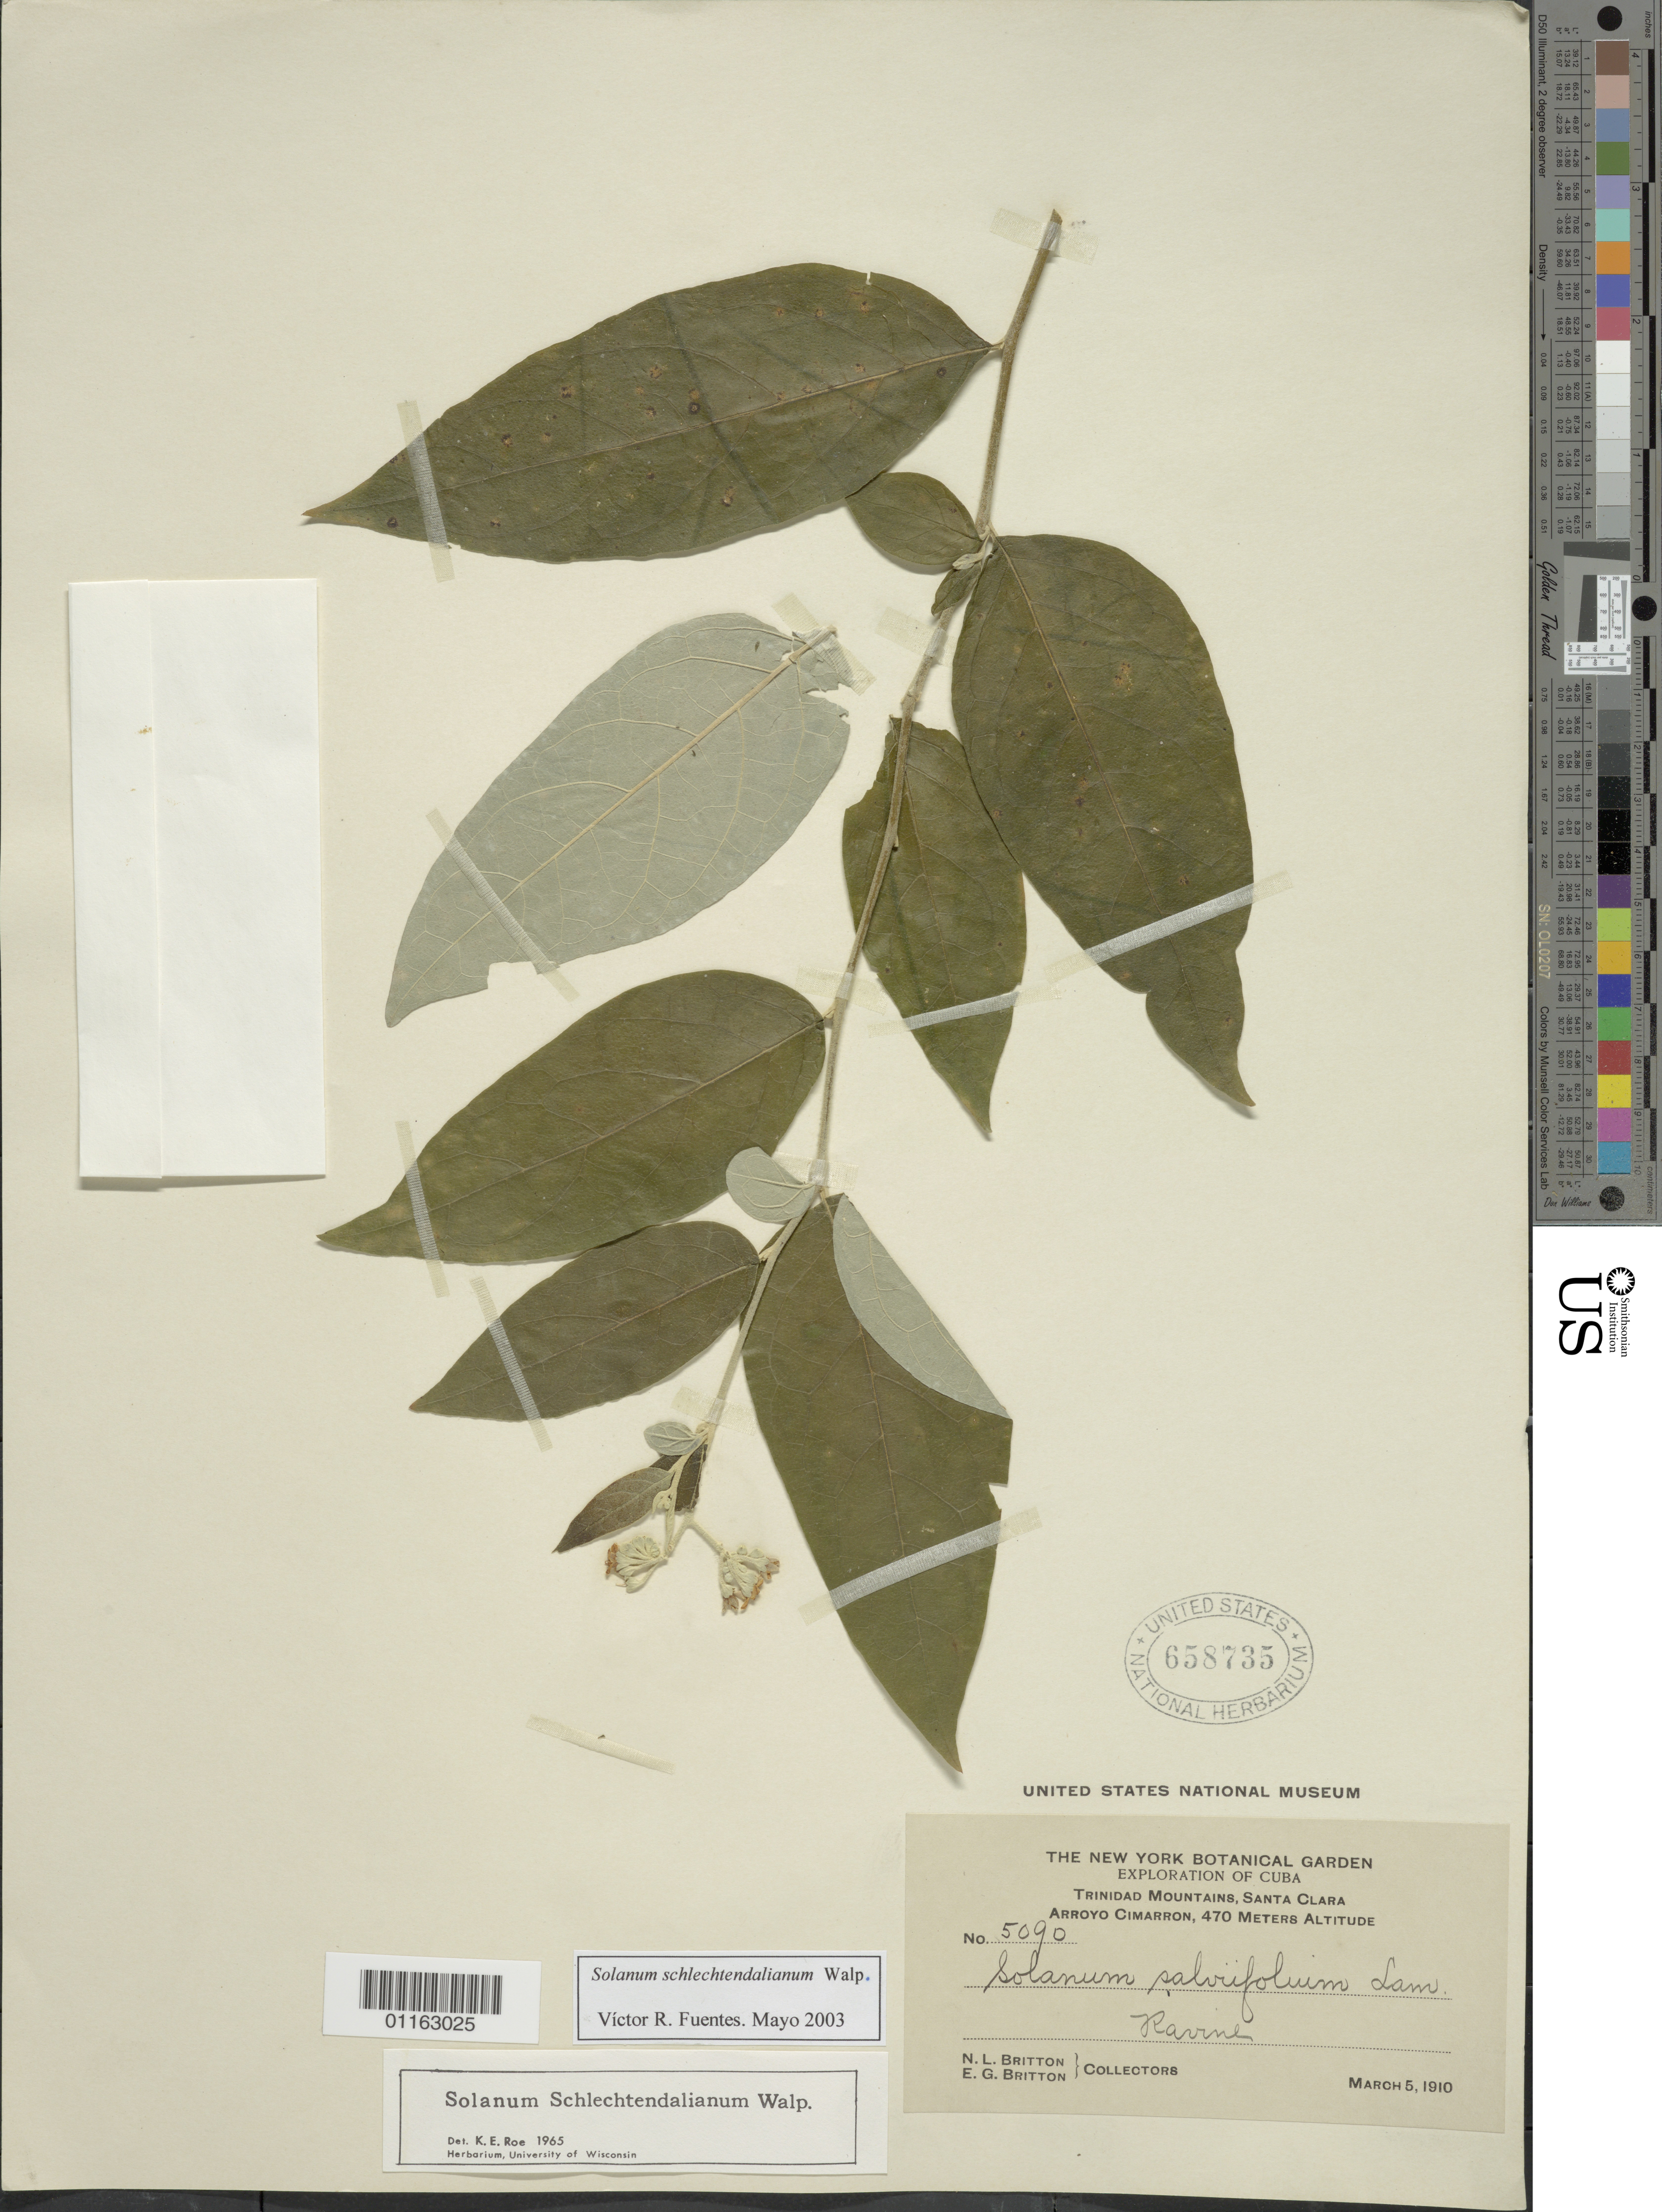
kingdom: Plantae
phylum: Tracheophyta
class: Magnoliopsida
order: Solanales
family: Solanaceae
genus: Solanum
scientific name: Solanum schlechtendalianum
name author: Walp.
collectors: N. Britton & E. G. Britton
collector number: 5090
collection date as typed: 05 Mar 1910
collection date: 1910-03-05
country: Cuba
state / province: Villa Clara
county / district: Santa Clara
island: Cuba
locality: Trindad Mountains, Arroyo Cimarron; ravine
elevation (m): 470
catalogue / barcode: US 658735